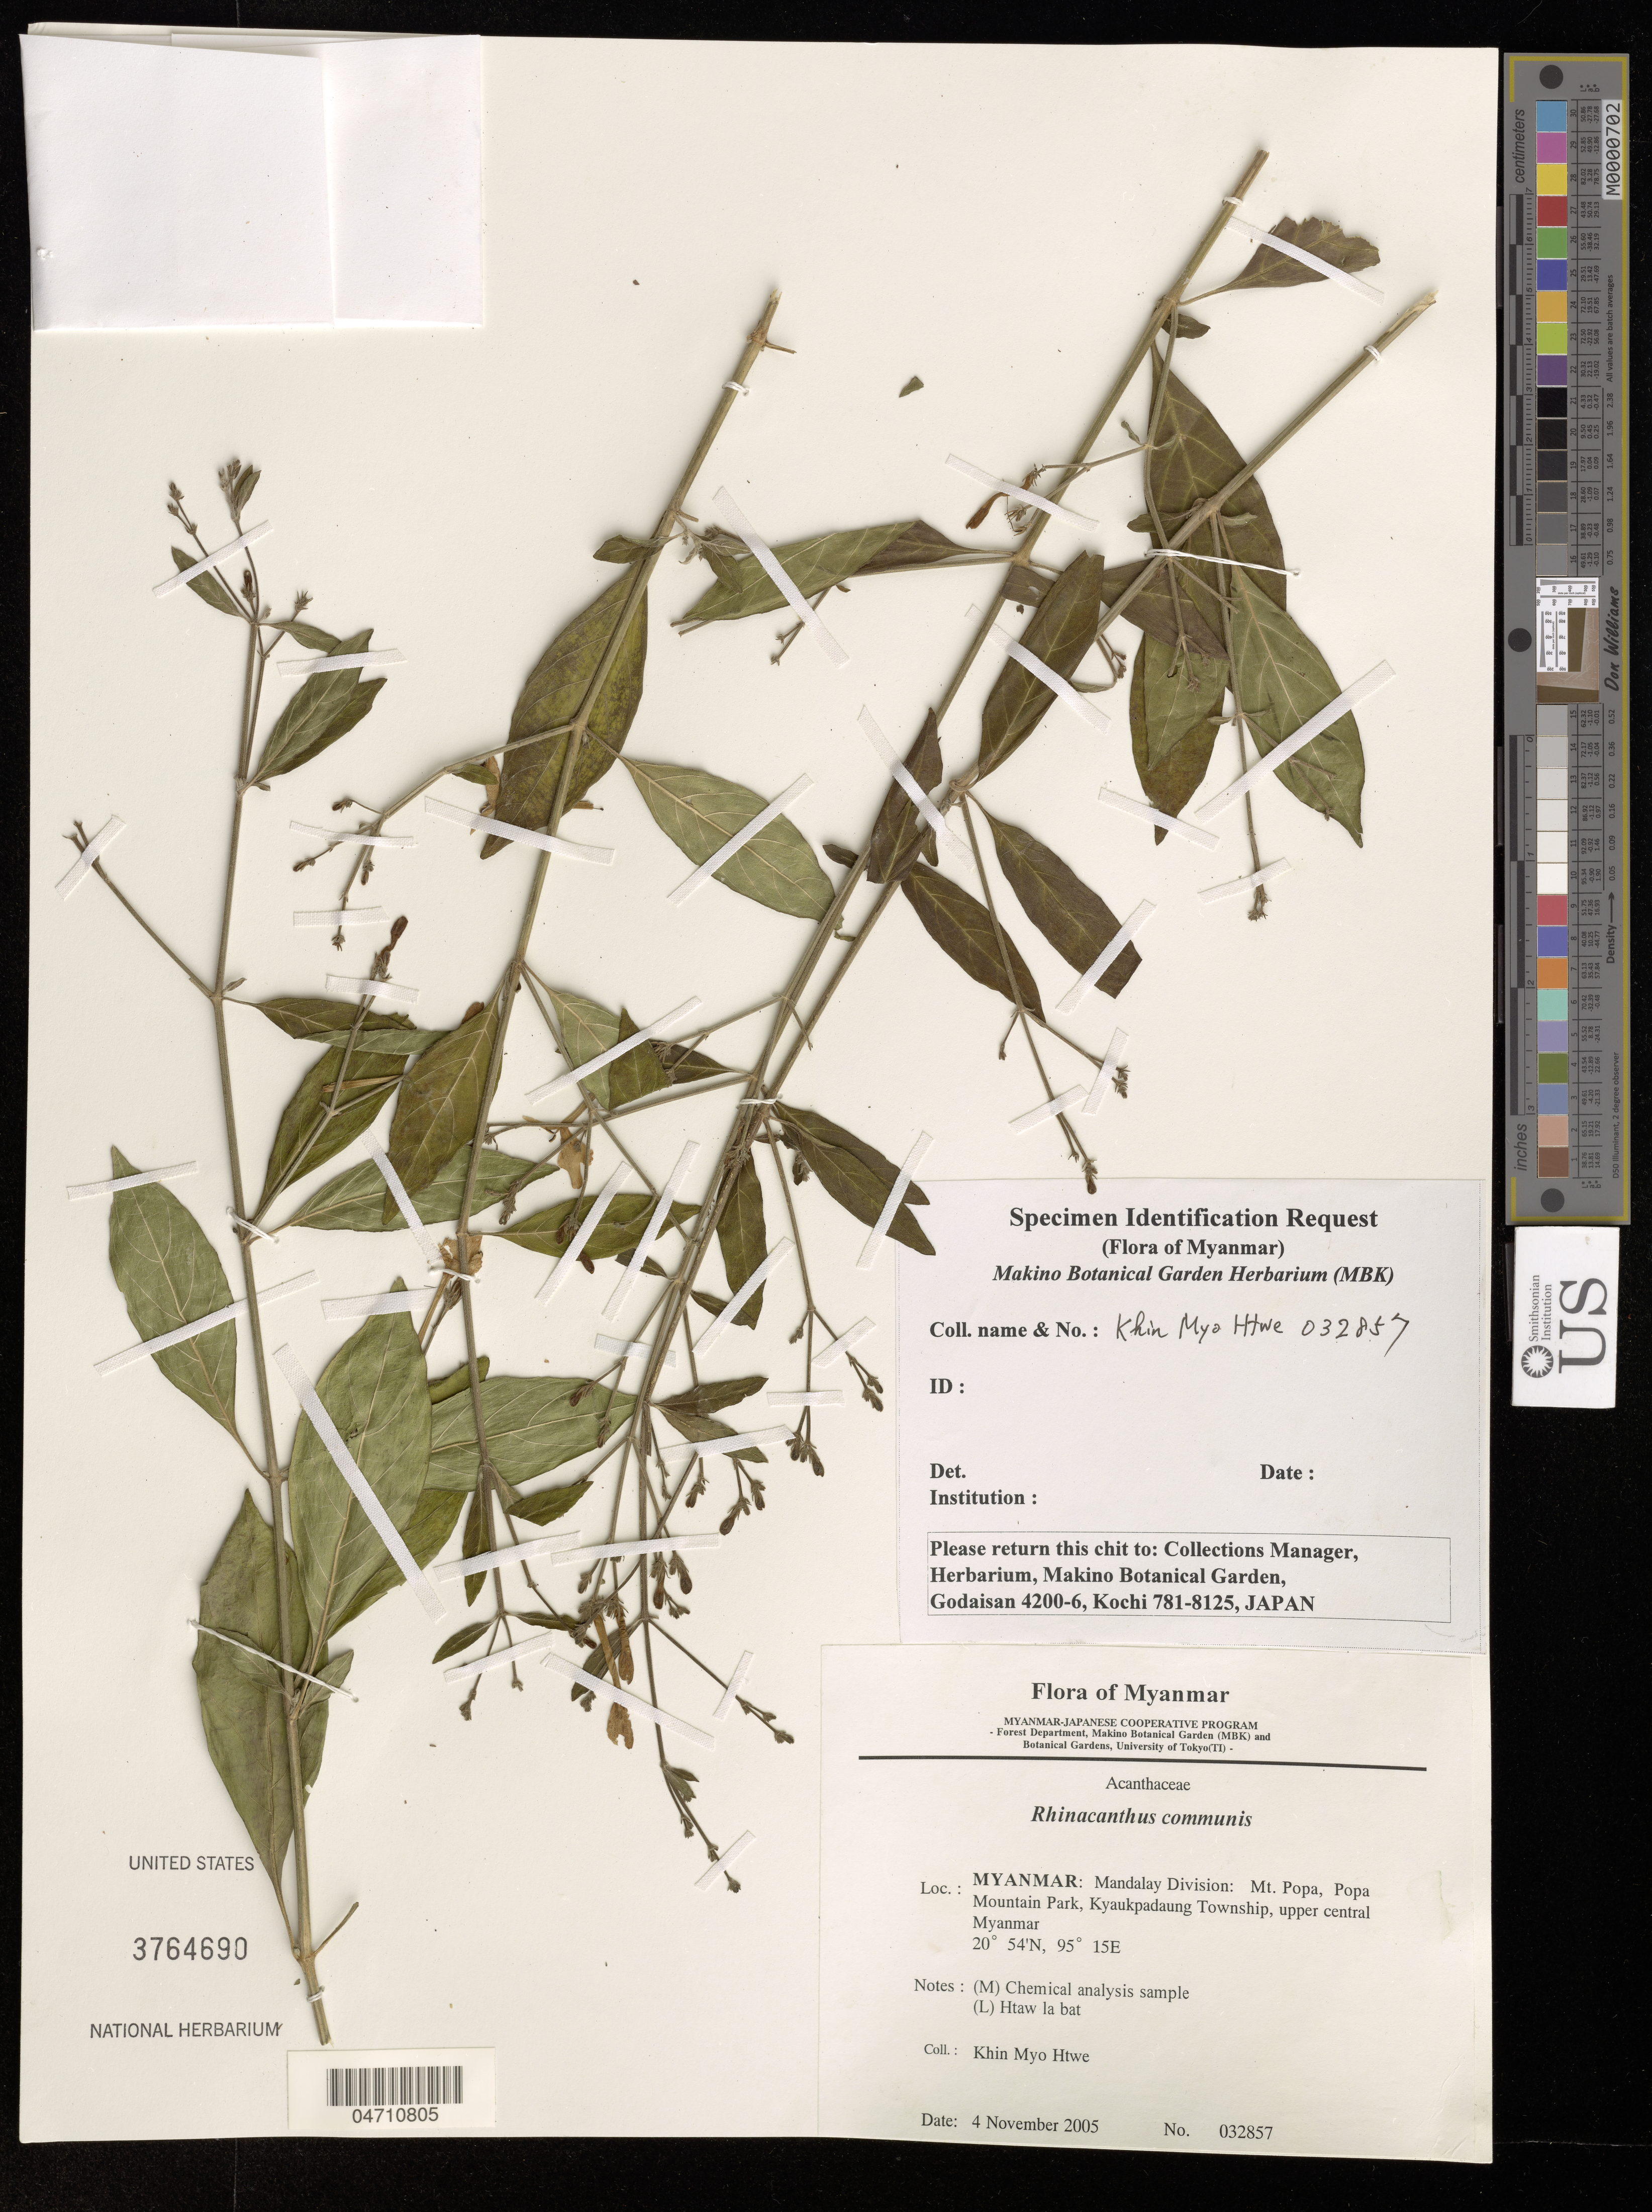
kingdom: Plantae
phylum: Tracheophyta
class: Magnoliopsida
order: Lamiales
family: Acanthaceae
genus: Rhinacanthus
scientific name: Rhinacanthus communis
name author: Nees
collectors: K. Htwe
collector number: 032857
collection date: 2005-11-04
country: Myanmar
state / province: Mandalay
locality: Mandalay Division: Mt. Popa, Popa Mountain Park, Kyaukpadaung Township, upper central Myanmar.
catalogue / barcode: US 3764690